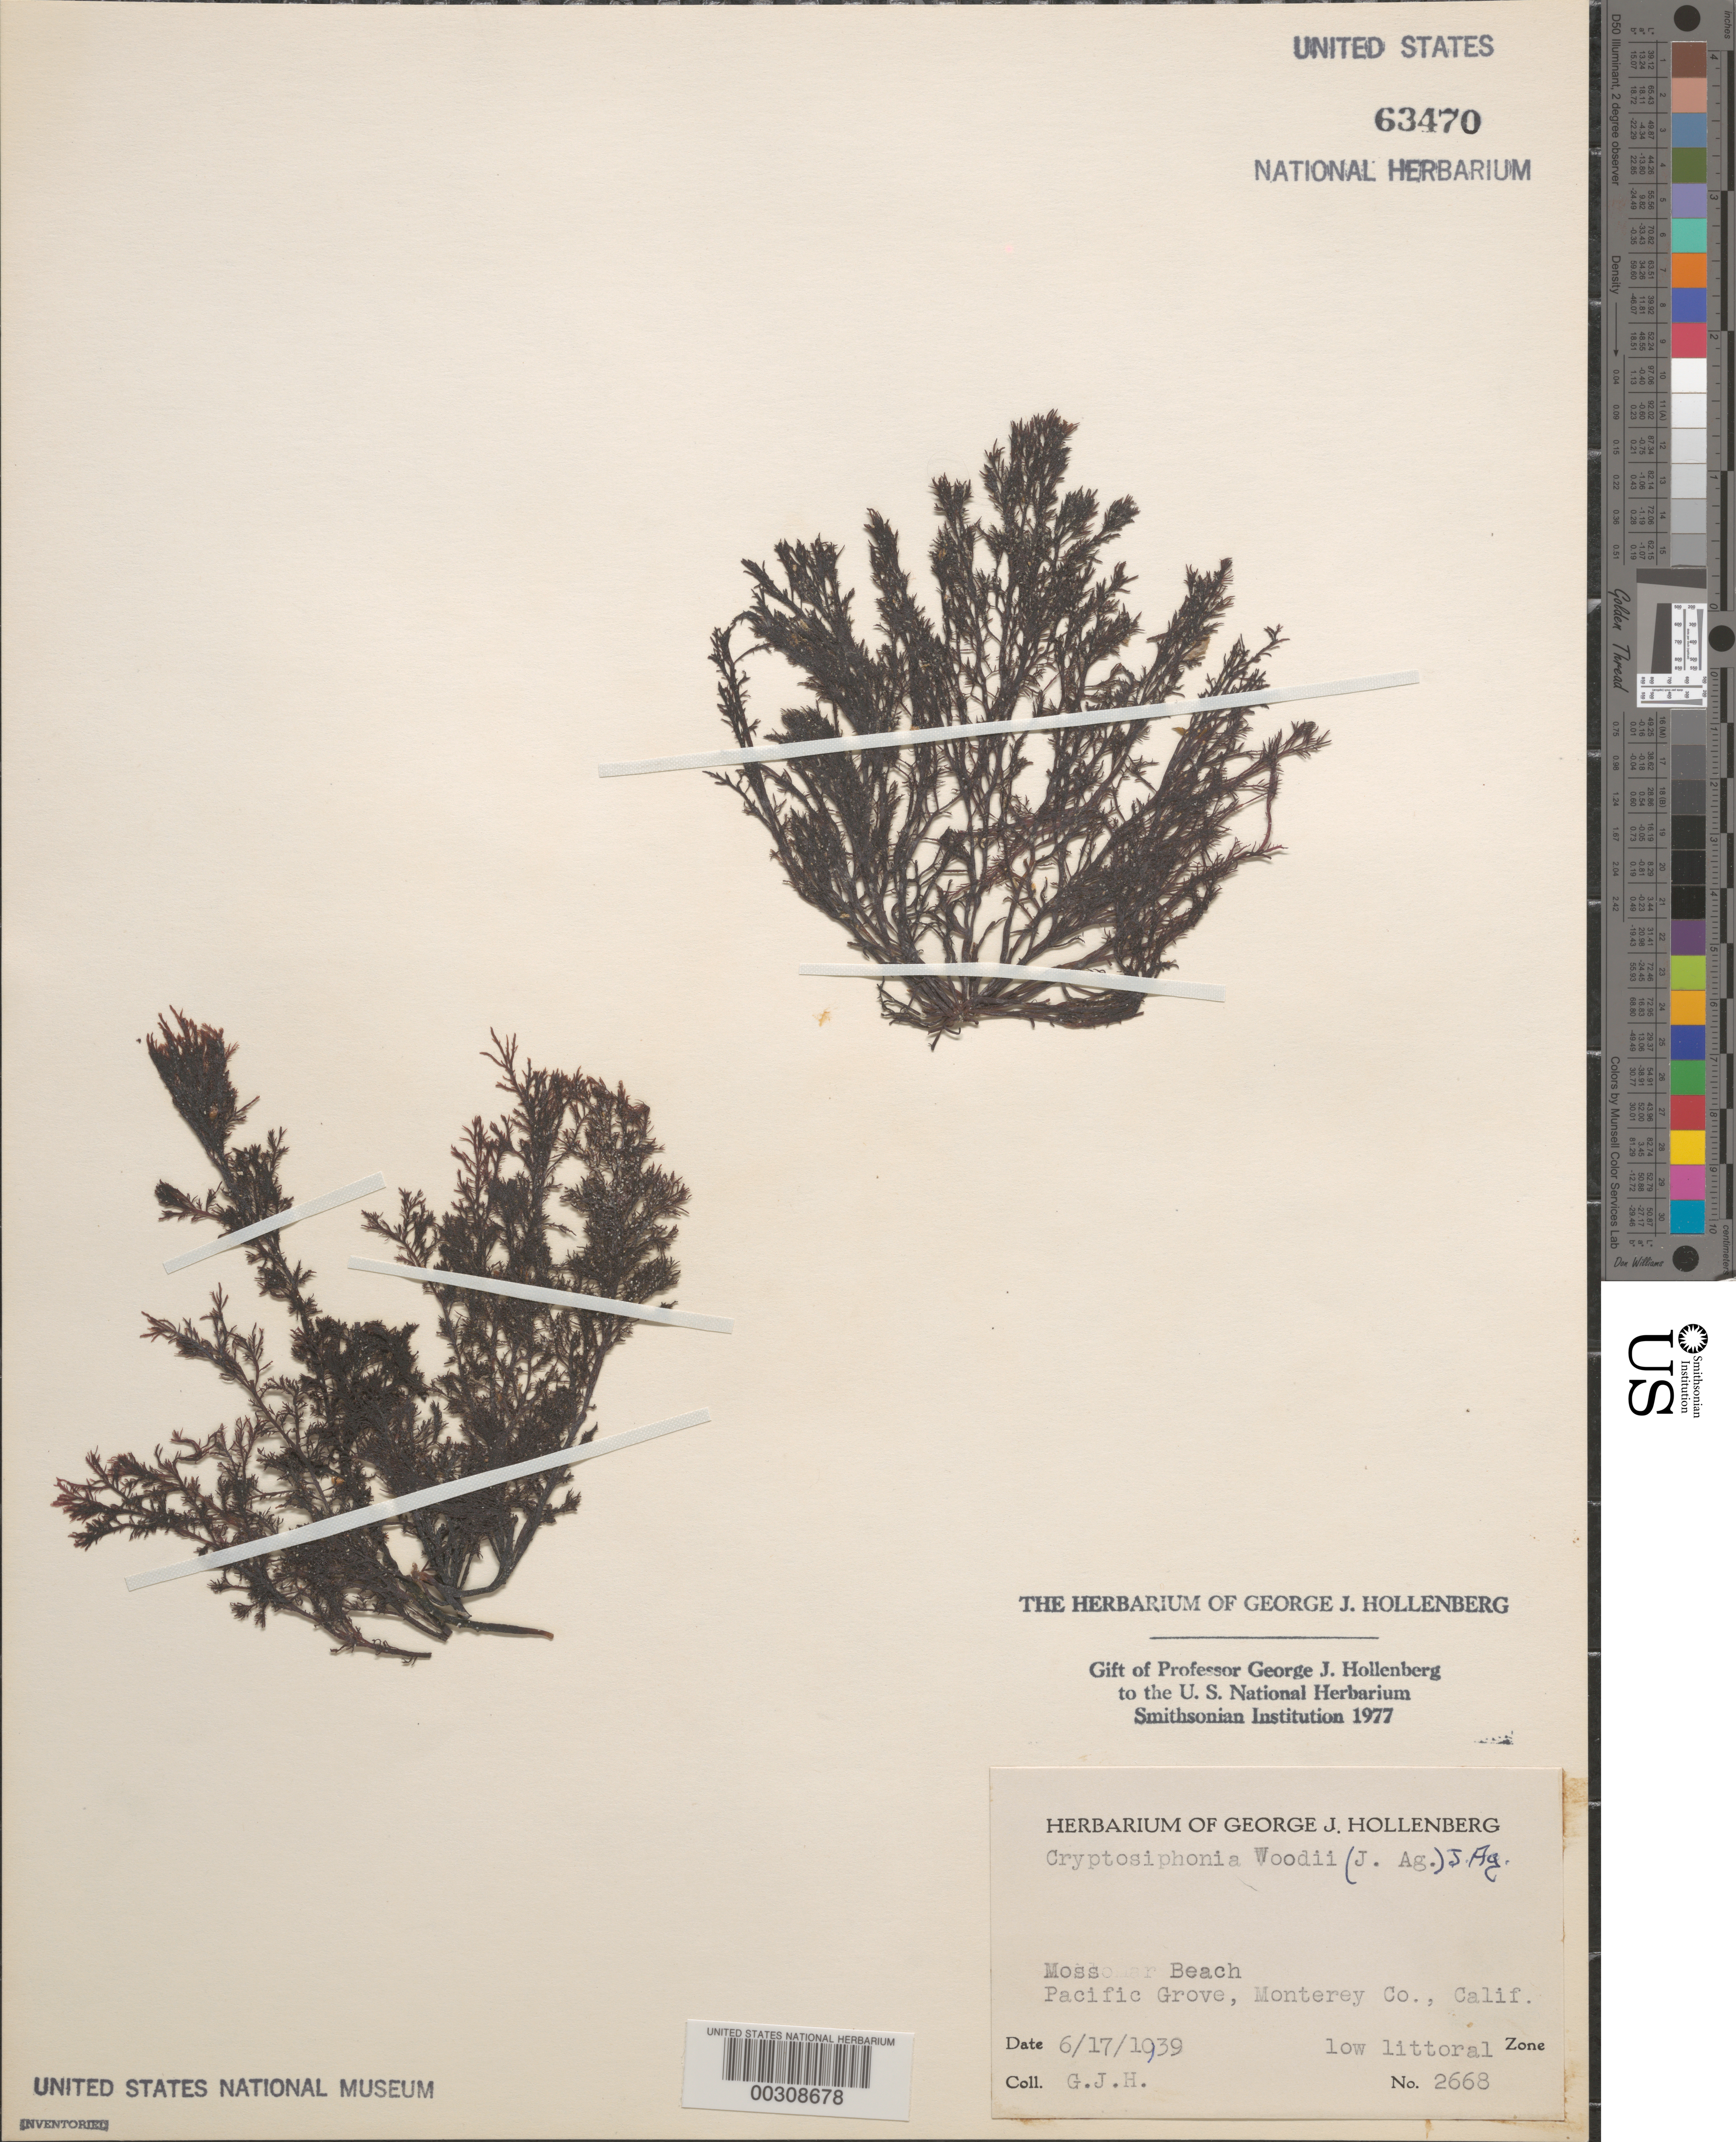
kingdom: Plantae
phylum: Rhodophyta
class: Florideophyceae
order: Gigartinales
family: Dumontiaceae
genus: Cryptosiphonia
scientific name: Cryptosiphonia woodii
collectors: G. Hollenberg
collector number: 2668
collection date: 1939-06-17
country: United States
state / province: California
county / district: Monterey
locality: Moss Beach. Pacific Grove, Monterey Co. Low littoral Zone.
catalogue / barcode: US 63470